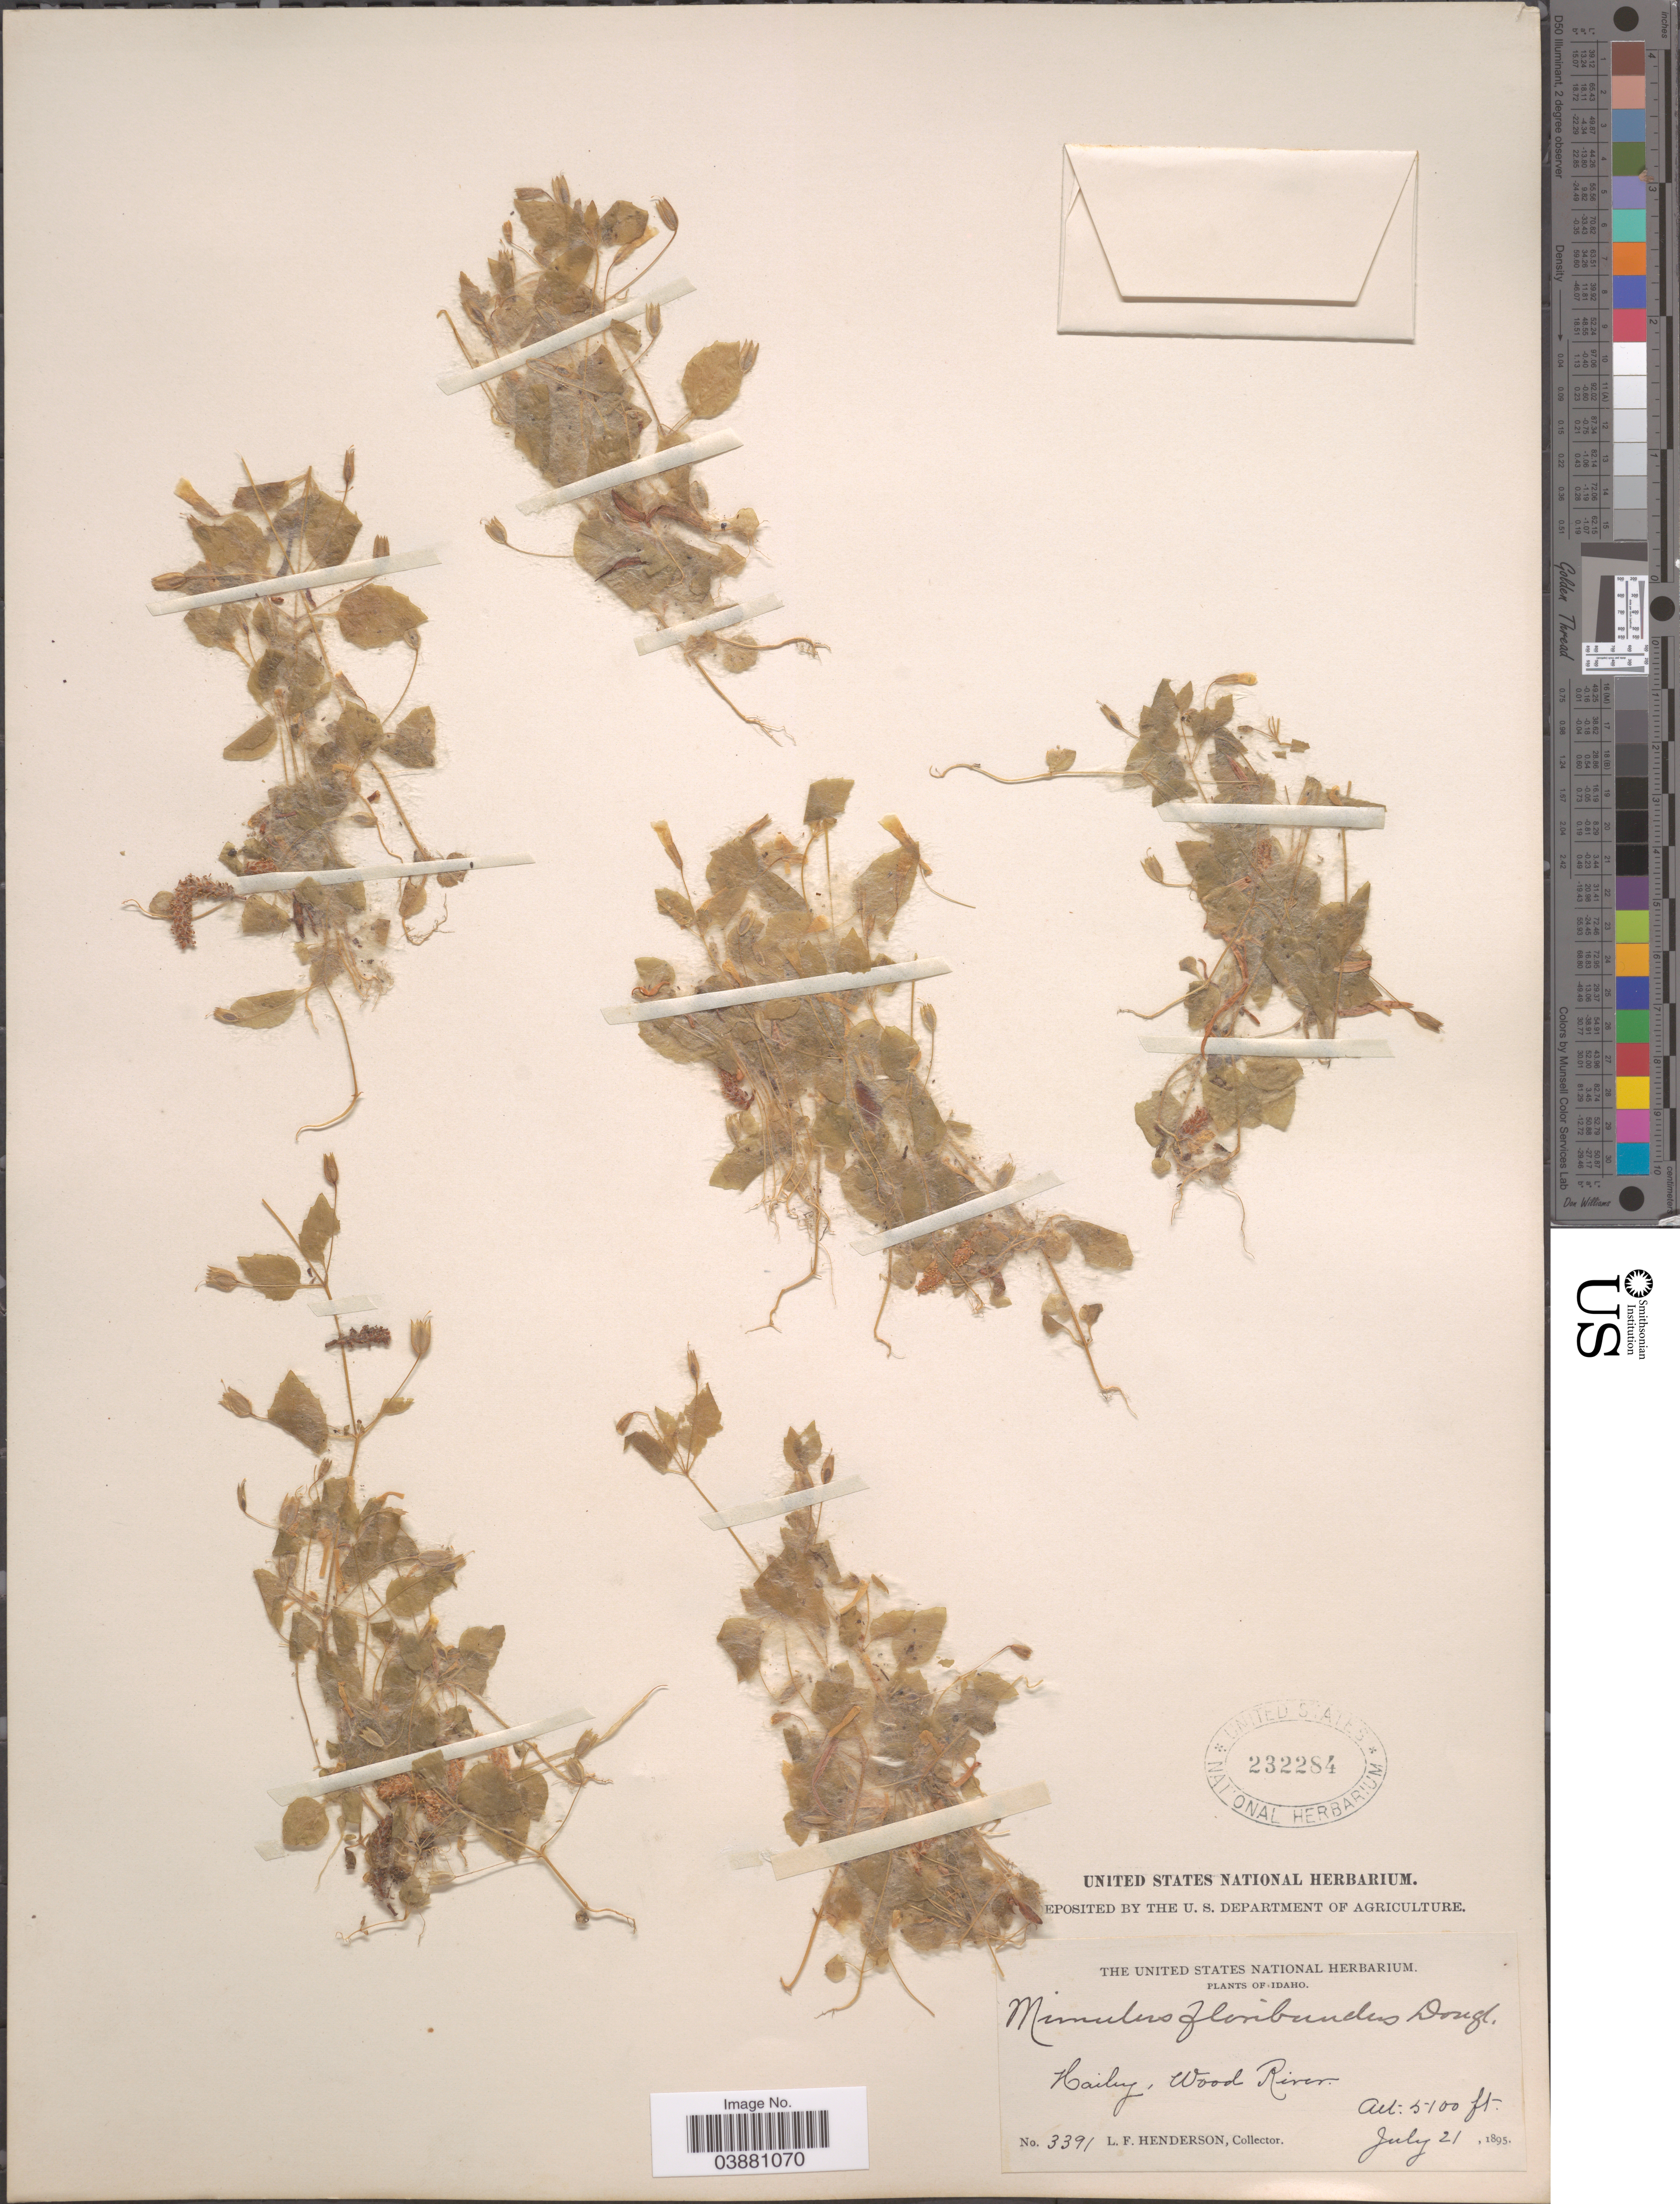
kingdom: Plantae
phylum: Tracheophyta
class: Magnoliopsida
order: Lamiales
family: Phrymaceae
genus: Mimulus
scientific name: Mimulus floribundus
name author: Douglas ex Lindl.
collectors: L. Henderson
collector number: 3391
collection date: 1895-07-21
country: United States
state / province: Idaho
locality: Hailey, Wood River.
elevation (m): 1554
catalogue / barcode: US 232284